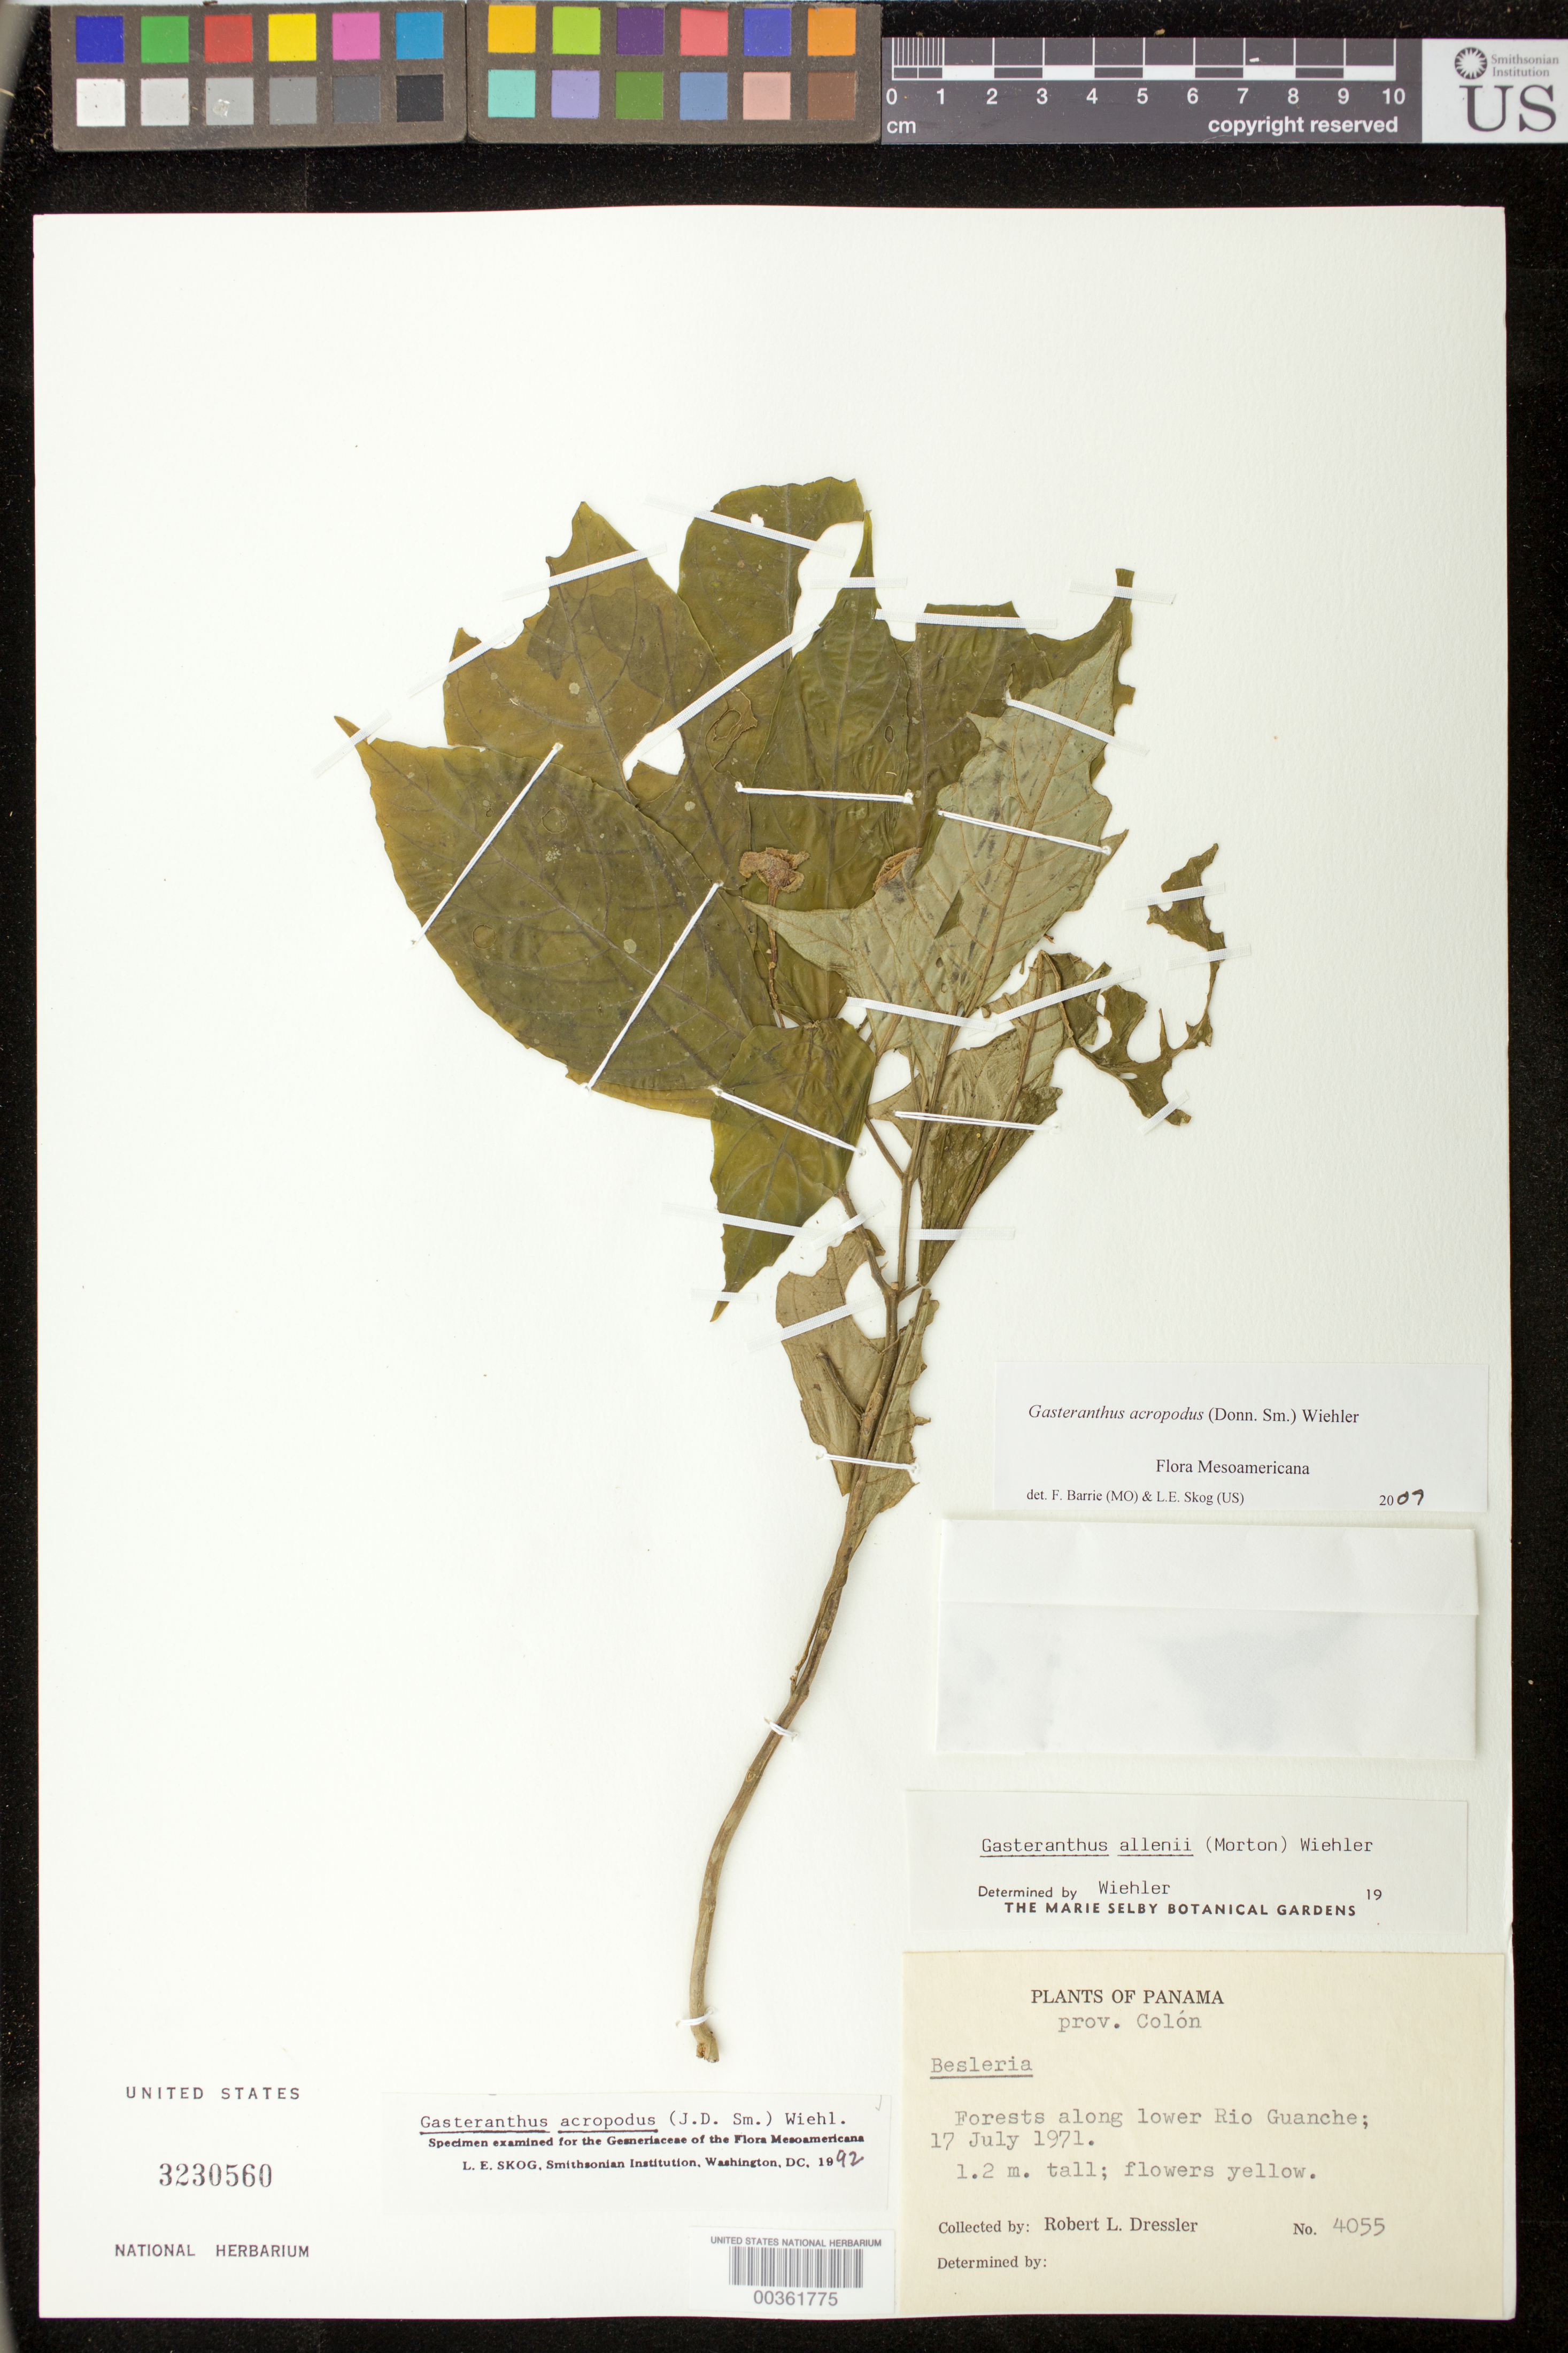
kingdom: Plantae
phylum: Tracheophyta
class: Magnoliopsida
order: Lamiales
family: Gesneriaceae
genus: Gasteranthus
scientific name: Gasteranthus acropodus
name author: (Donn. Sm.) Wiehler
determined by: Skog, Laurence E.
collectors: R. Dressler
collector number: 4055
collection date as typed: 17 Jul 1971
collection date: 1971-07-17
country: Panama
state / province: Colón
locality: Along lower Rio Guanche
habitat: Forests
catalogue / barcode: US 3230560